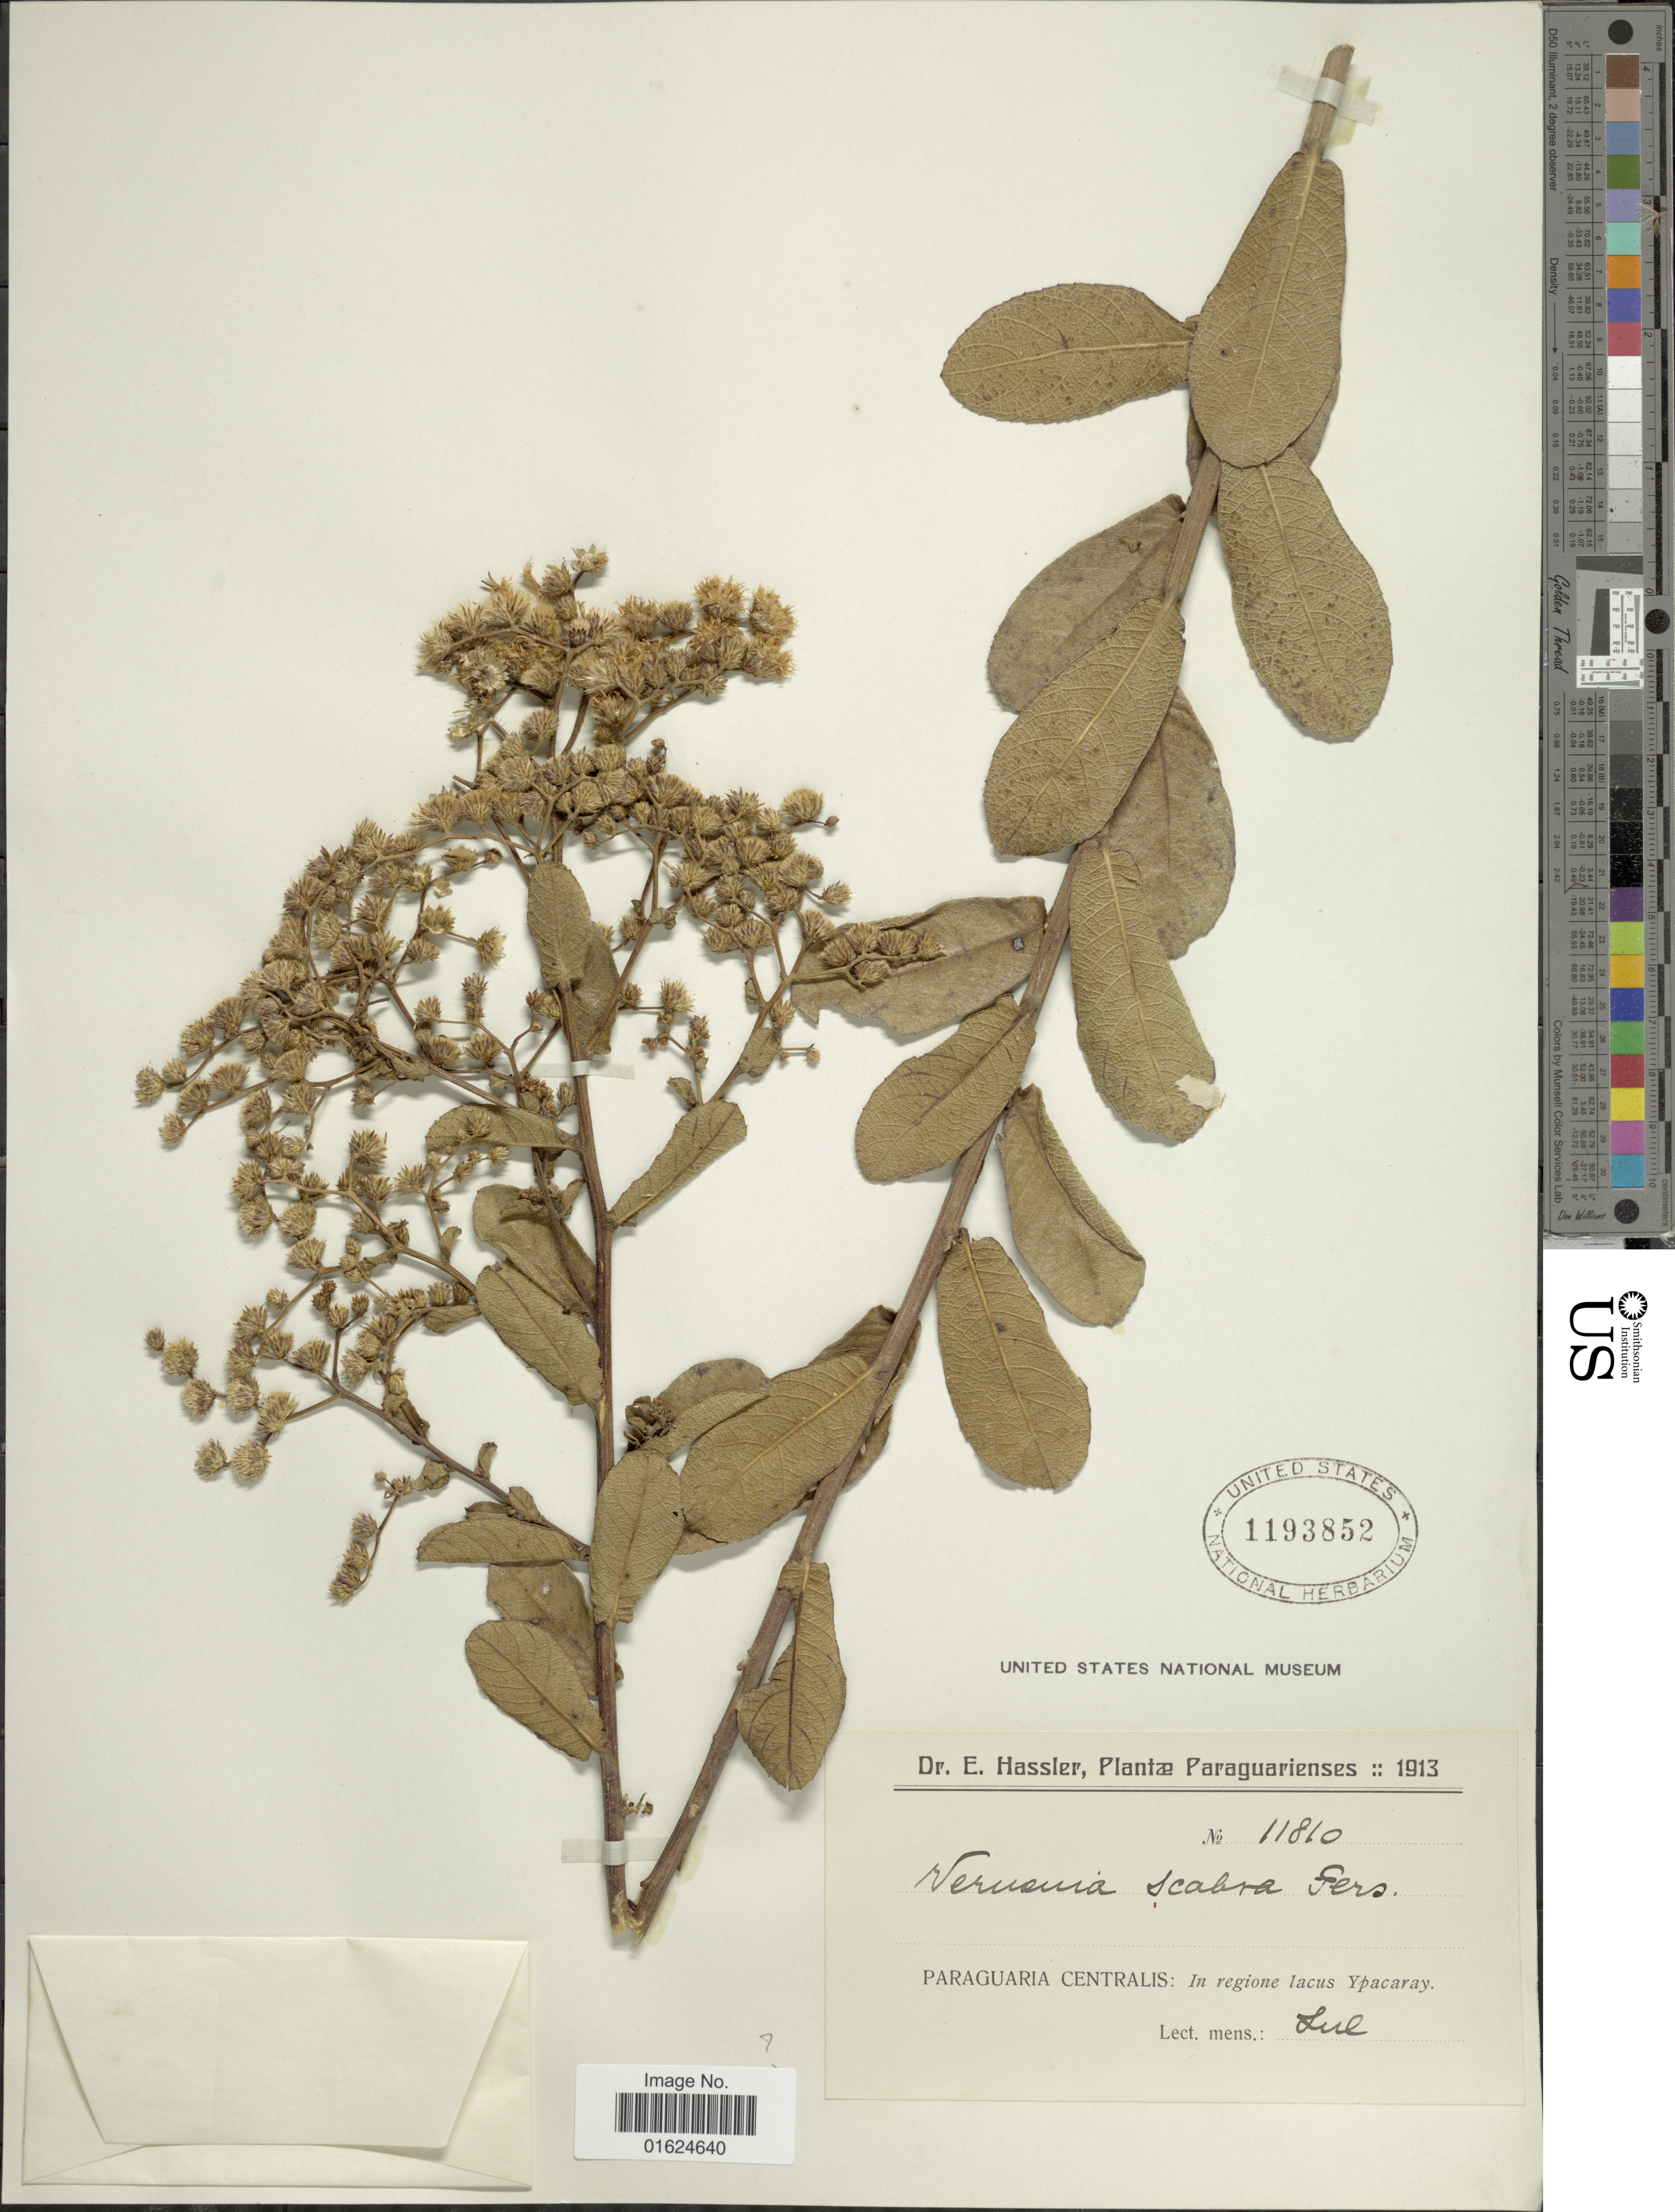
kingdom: Plantae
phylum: Tracheophyta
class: Magnoliopsida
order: Asterales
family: Asteraceae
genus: Vernonia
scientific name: Vernonia brasiliana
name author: (L.) Druce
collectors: E. Hassler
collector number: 11810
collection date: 1913-07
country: Paraguay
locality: Paraguaria Centralis: In regione lacus Ypacaray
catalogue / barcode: US 1193852